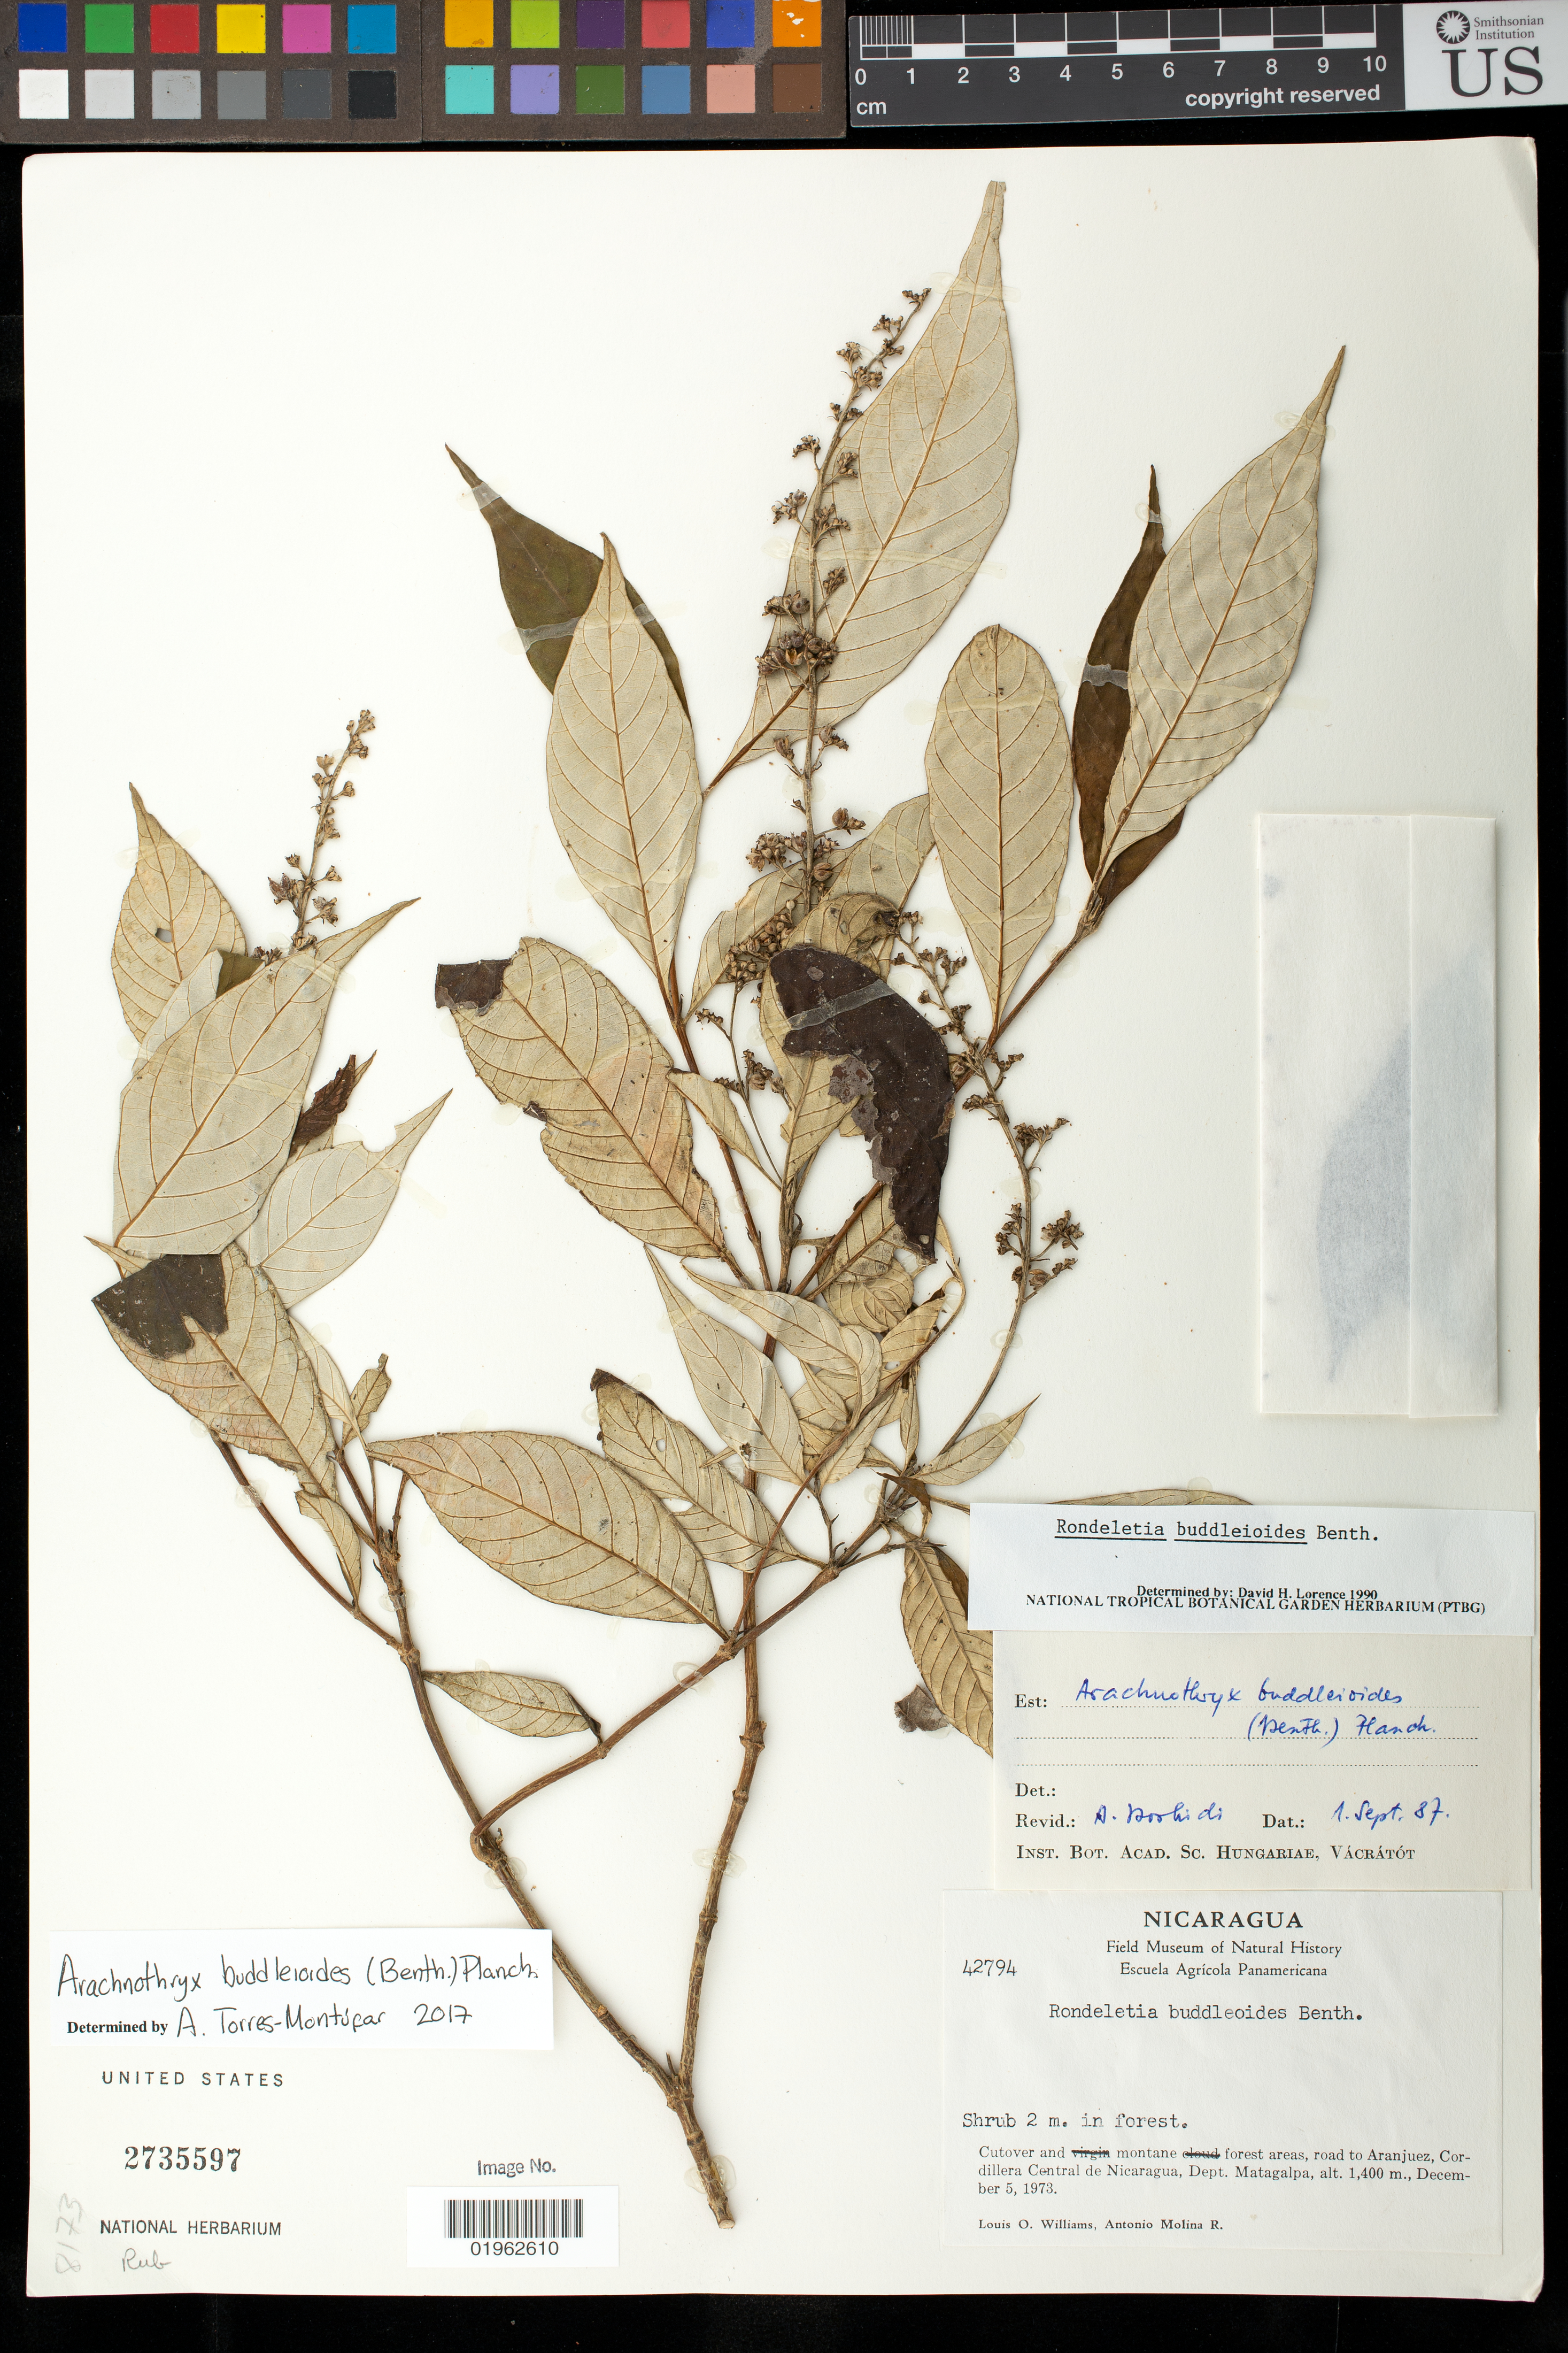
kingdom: Plantae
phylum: Tracheophyta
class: Magnoliopsida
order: Gentianales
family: Rubiaceae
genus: Arachnothryx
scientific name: Arachnothryx buddleioides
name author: (Benth.) Planch.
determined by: Torres Montufar, J. A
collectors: L. O. Williams & A. Molina R.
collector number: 42794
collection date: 1973-12-05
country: Nicaragua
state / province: Matagalpa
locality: Road to Aranjuez, Cordillera Central de Nicaragua, Dept. Matagalpa.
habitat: forest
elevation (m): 1400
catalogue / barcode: US 2735597